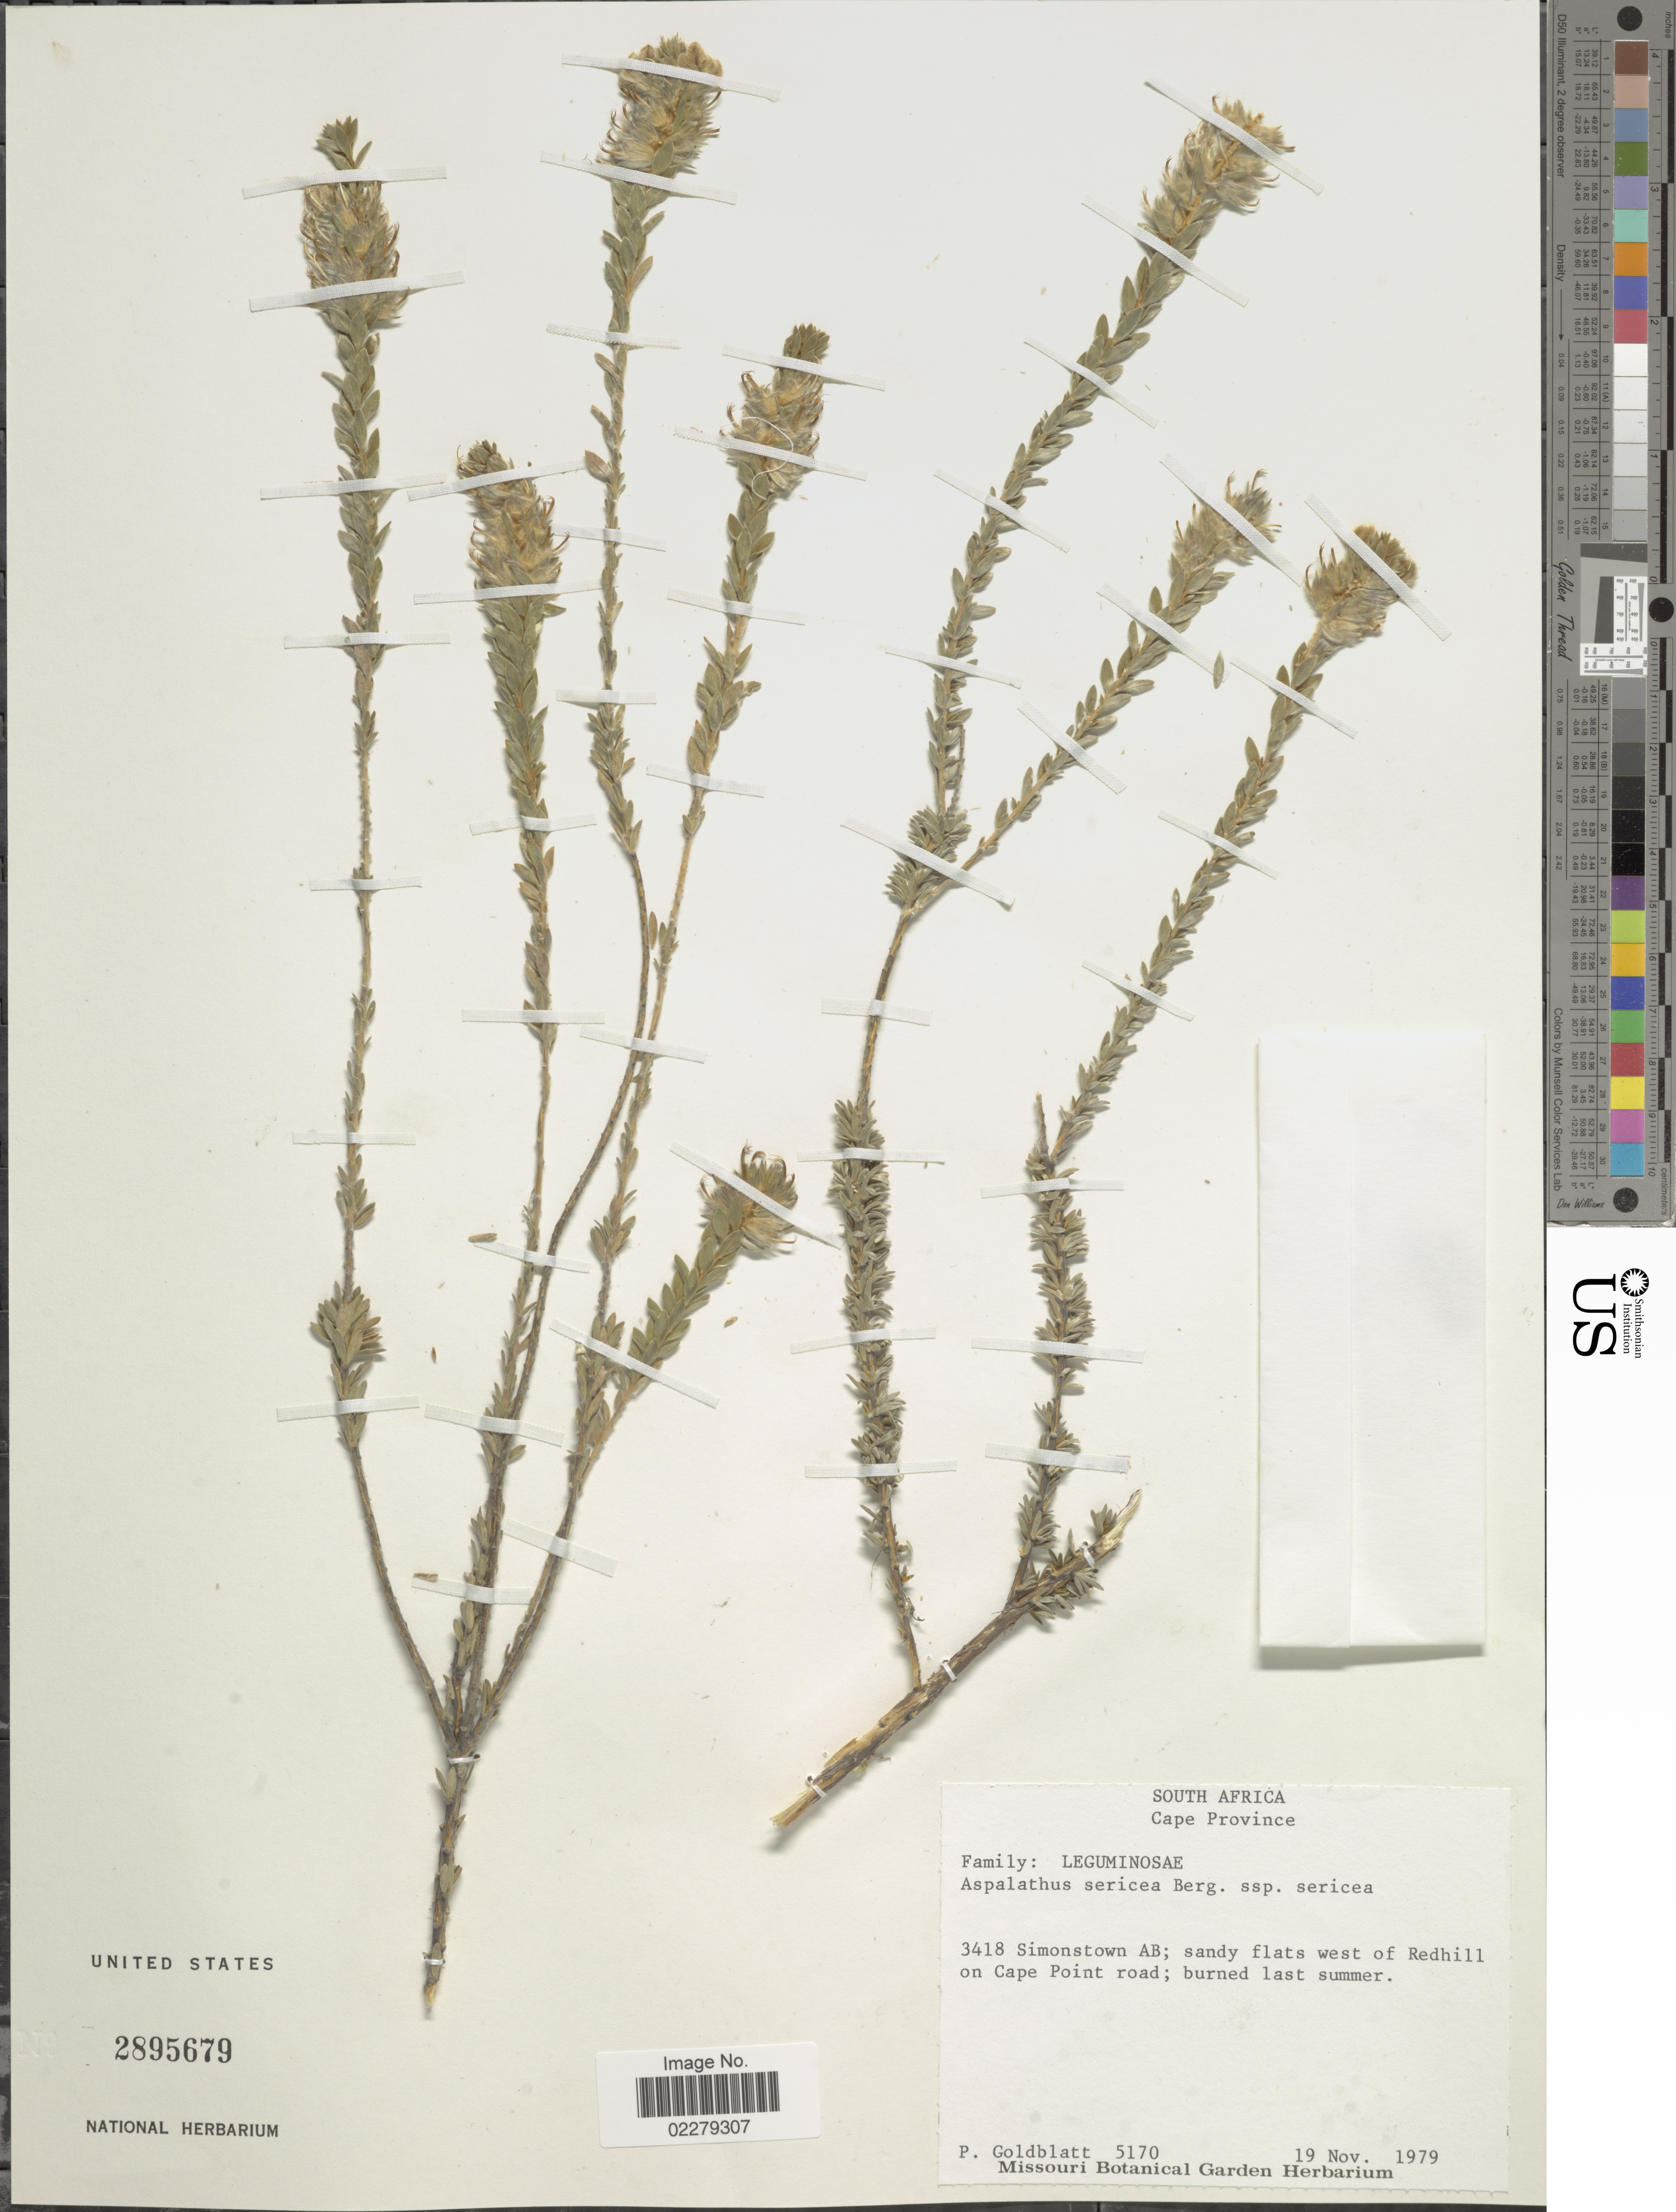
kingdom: Plantae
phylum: Tracheophyta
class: Magnoliopsida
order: Fabales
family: Fabaceae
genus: Aspalathus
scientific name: Aspalathus sericea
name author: P.J. Bergius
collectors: P. Goldblatt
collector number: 5170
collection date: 1979-11-19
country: South Africa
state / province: Western Cape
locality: Simonstown AB; Sandy flats west of Redhill on Cape Point road; burned last summer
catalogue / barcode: US 2895679